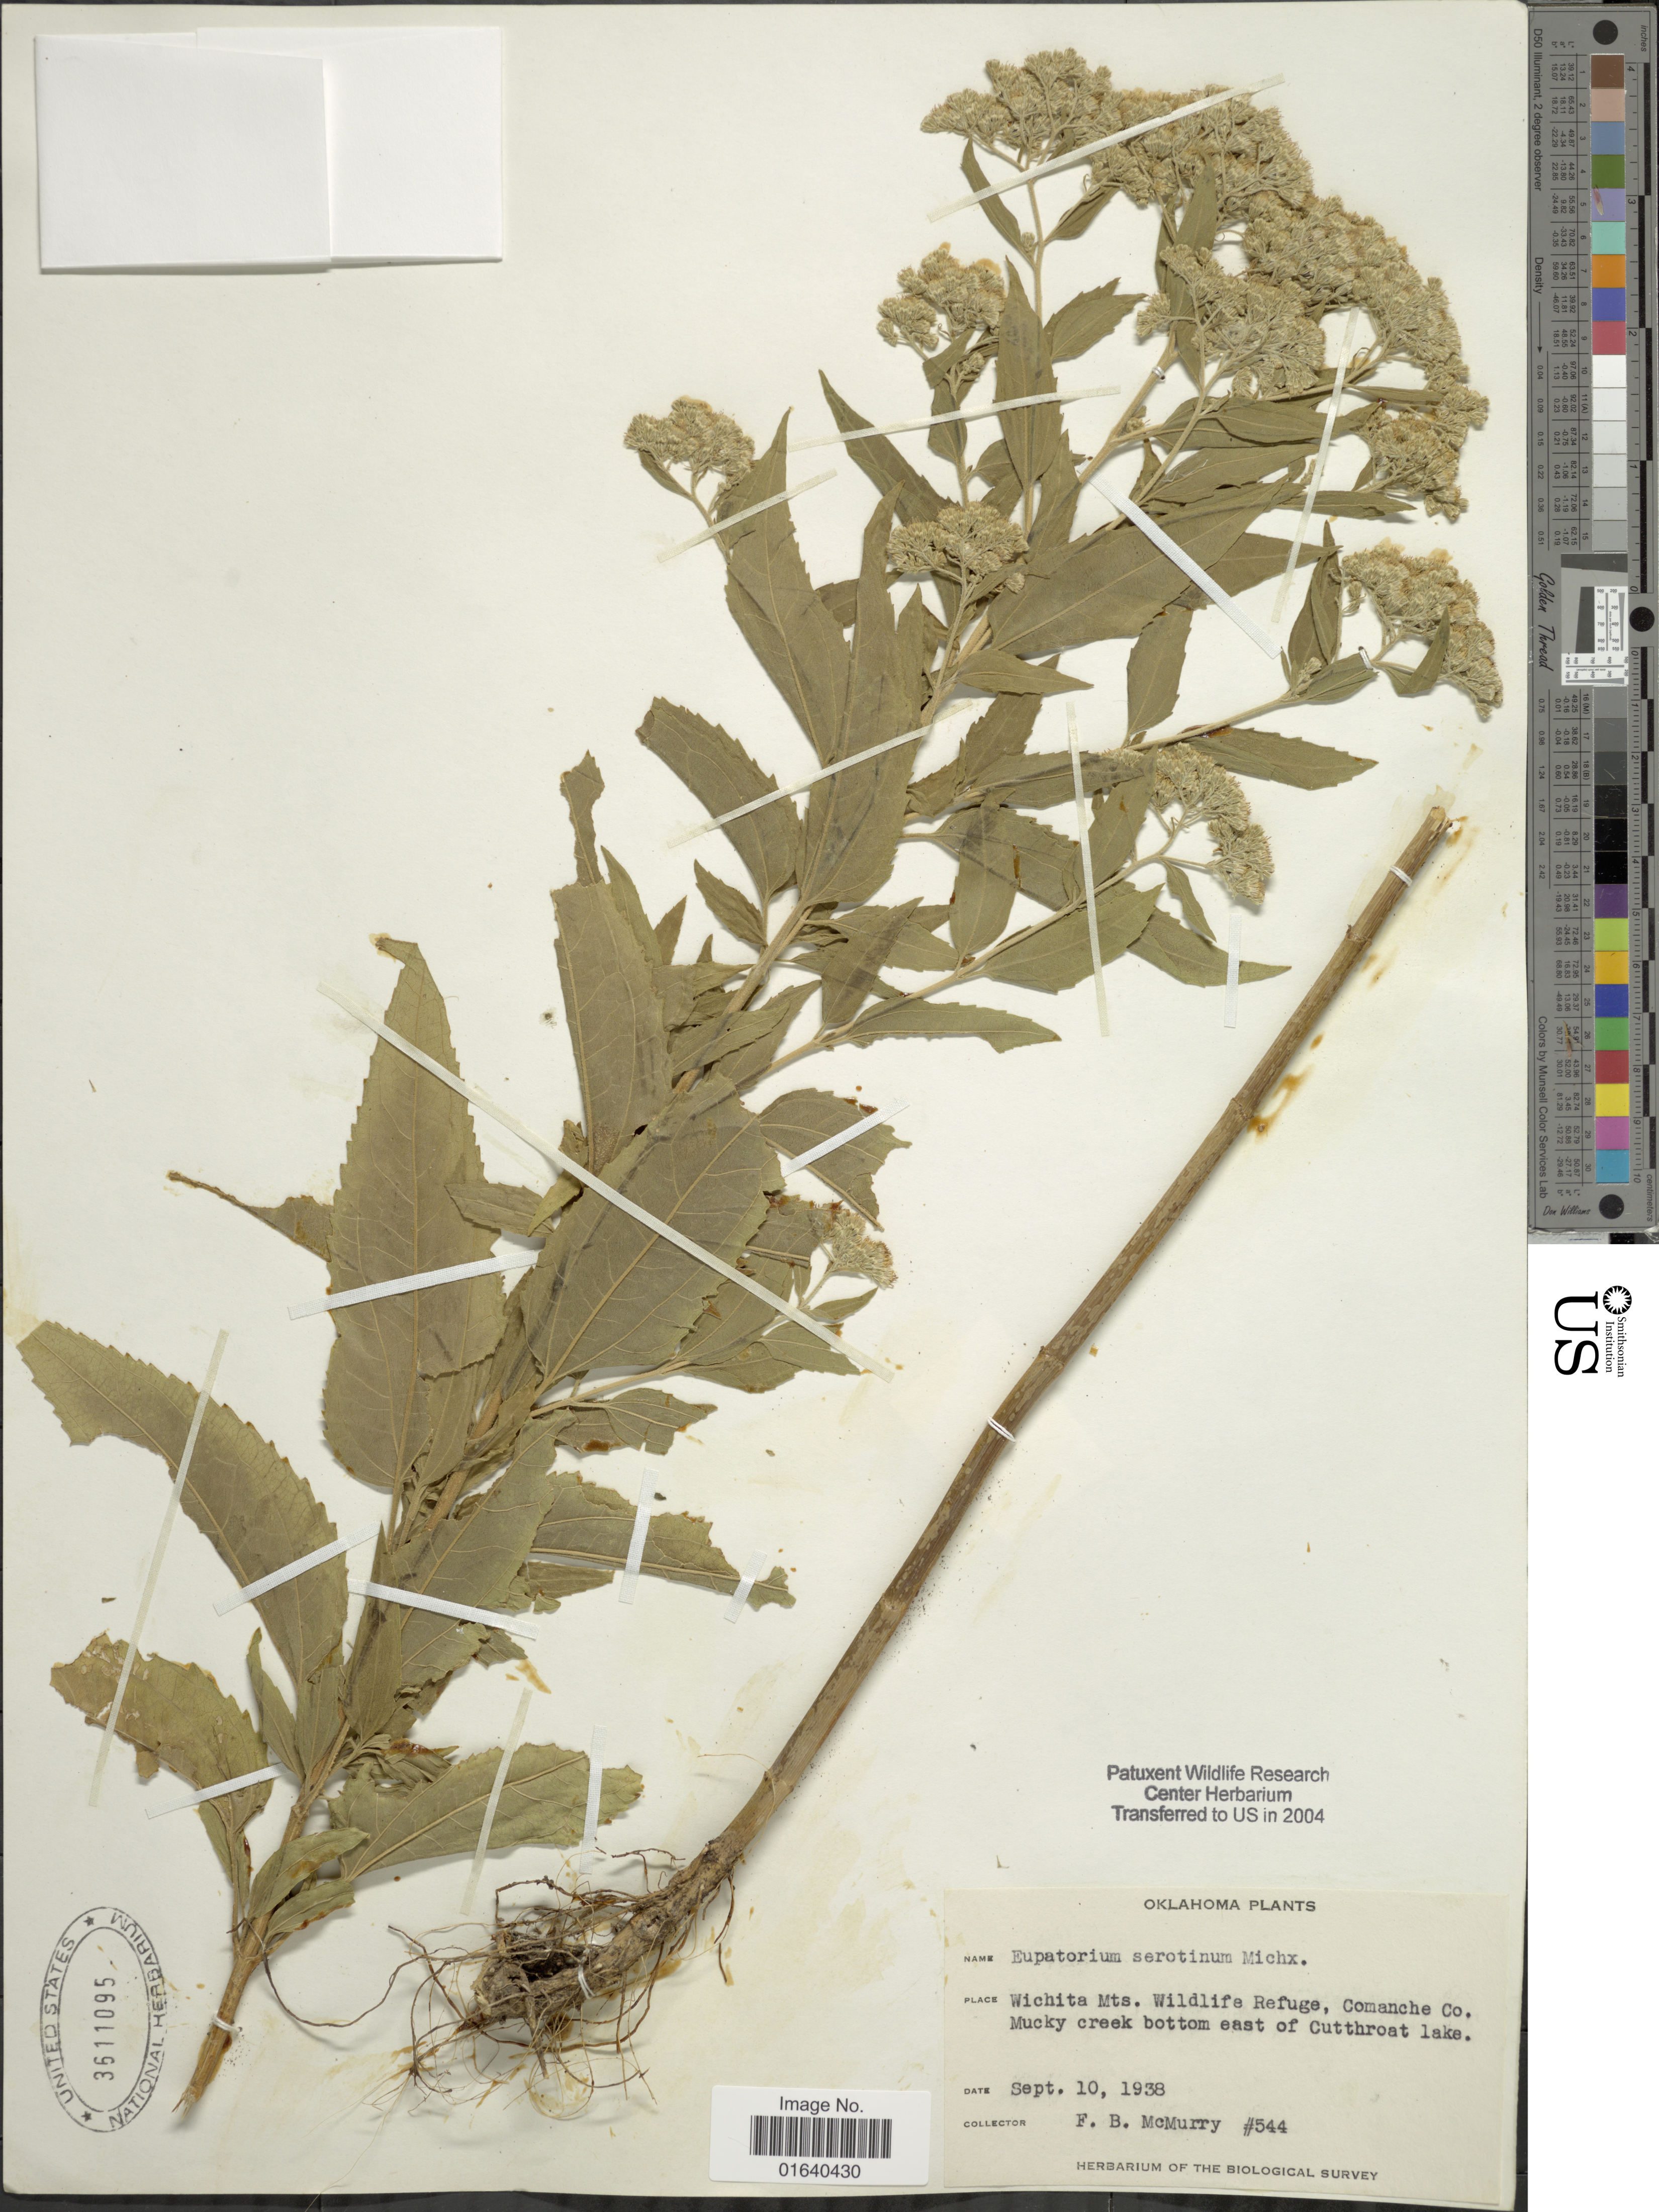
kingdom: Plantae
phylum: Tracheophyta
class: Magnoliopsida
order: Asterales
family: Asteraceae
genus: Eupatorium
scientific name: Eupatorium serotinum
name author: Michx.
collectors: F. B. McMurry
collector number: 544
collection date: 1938-09-10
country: United States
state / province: Oklahoma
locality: Wichita Mts. Wildlife Refuge, Comancje Co. Muchy creek bottom of Cutthroat Lake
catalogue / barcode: US 3611095